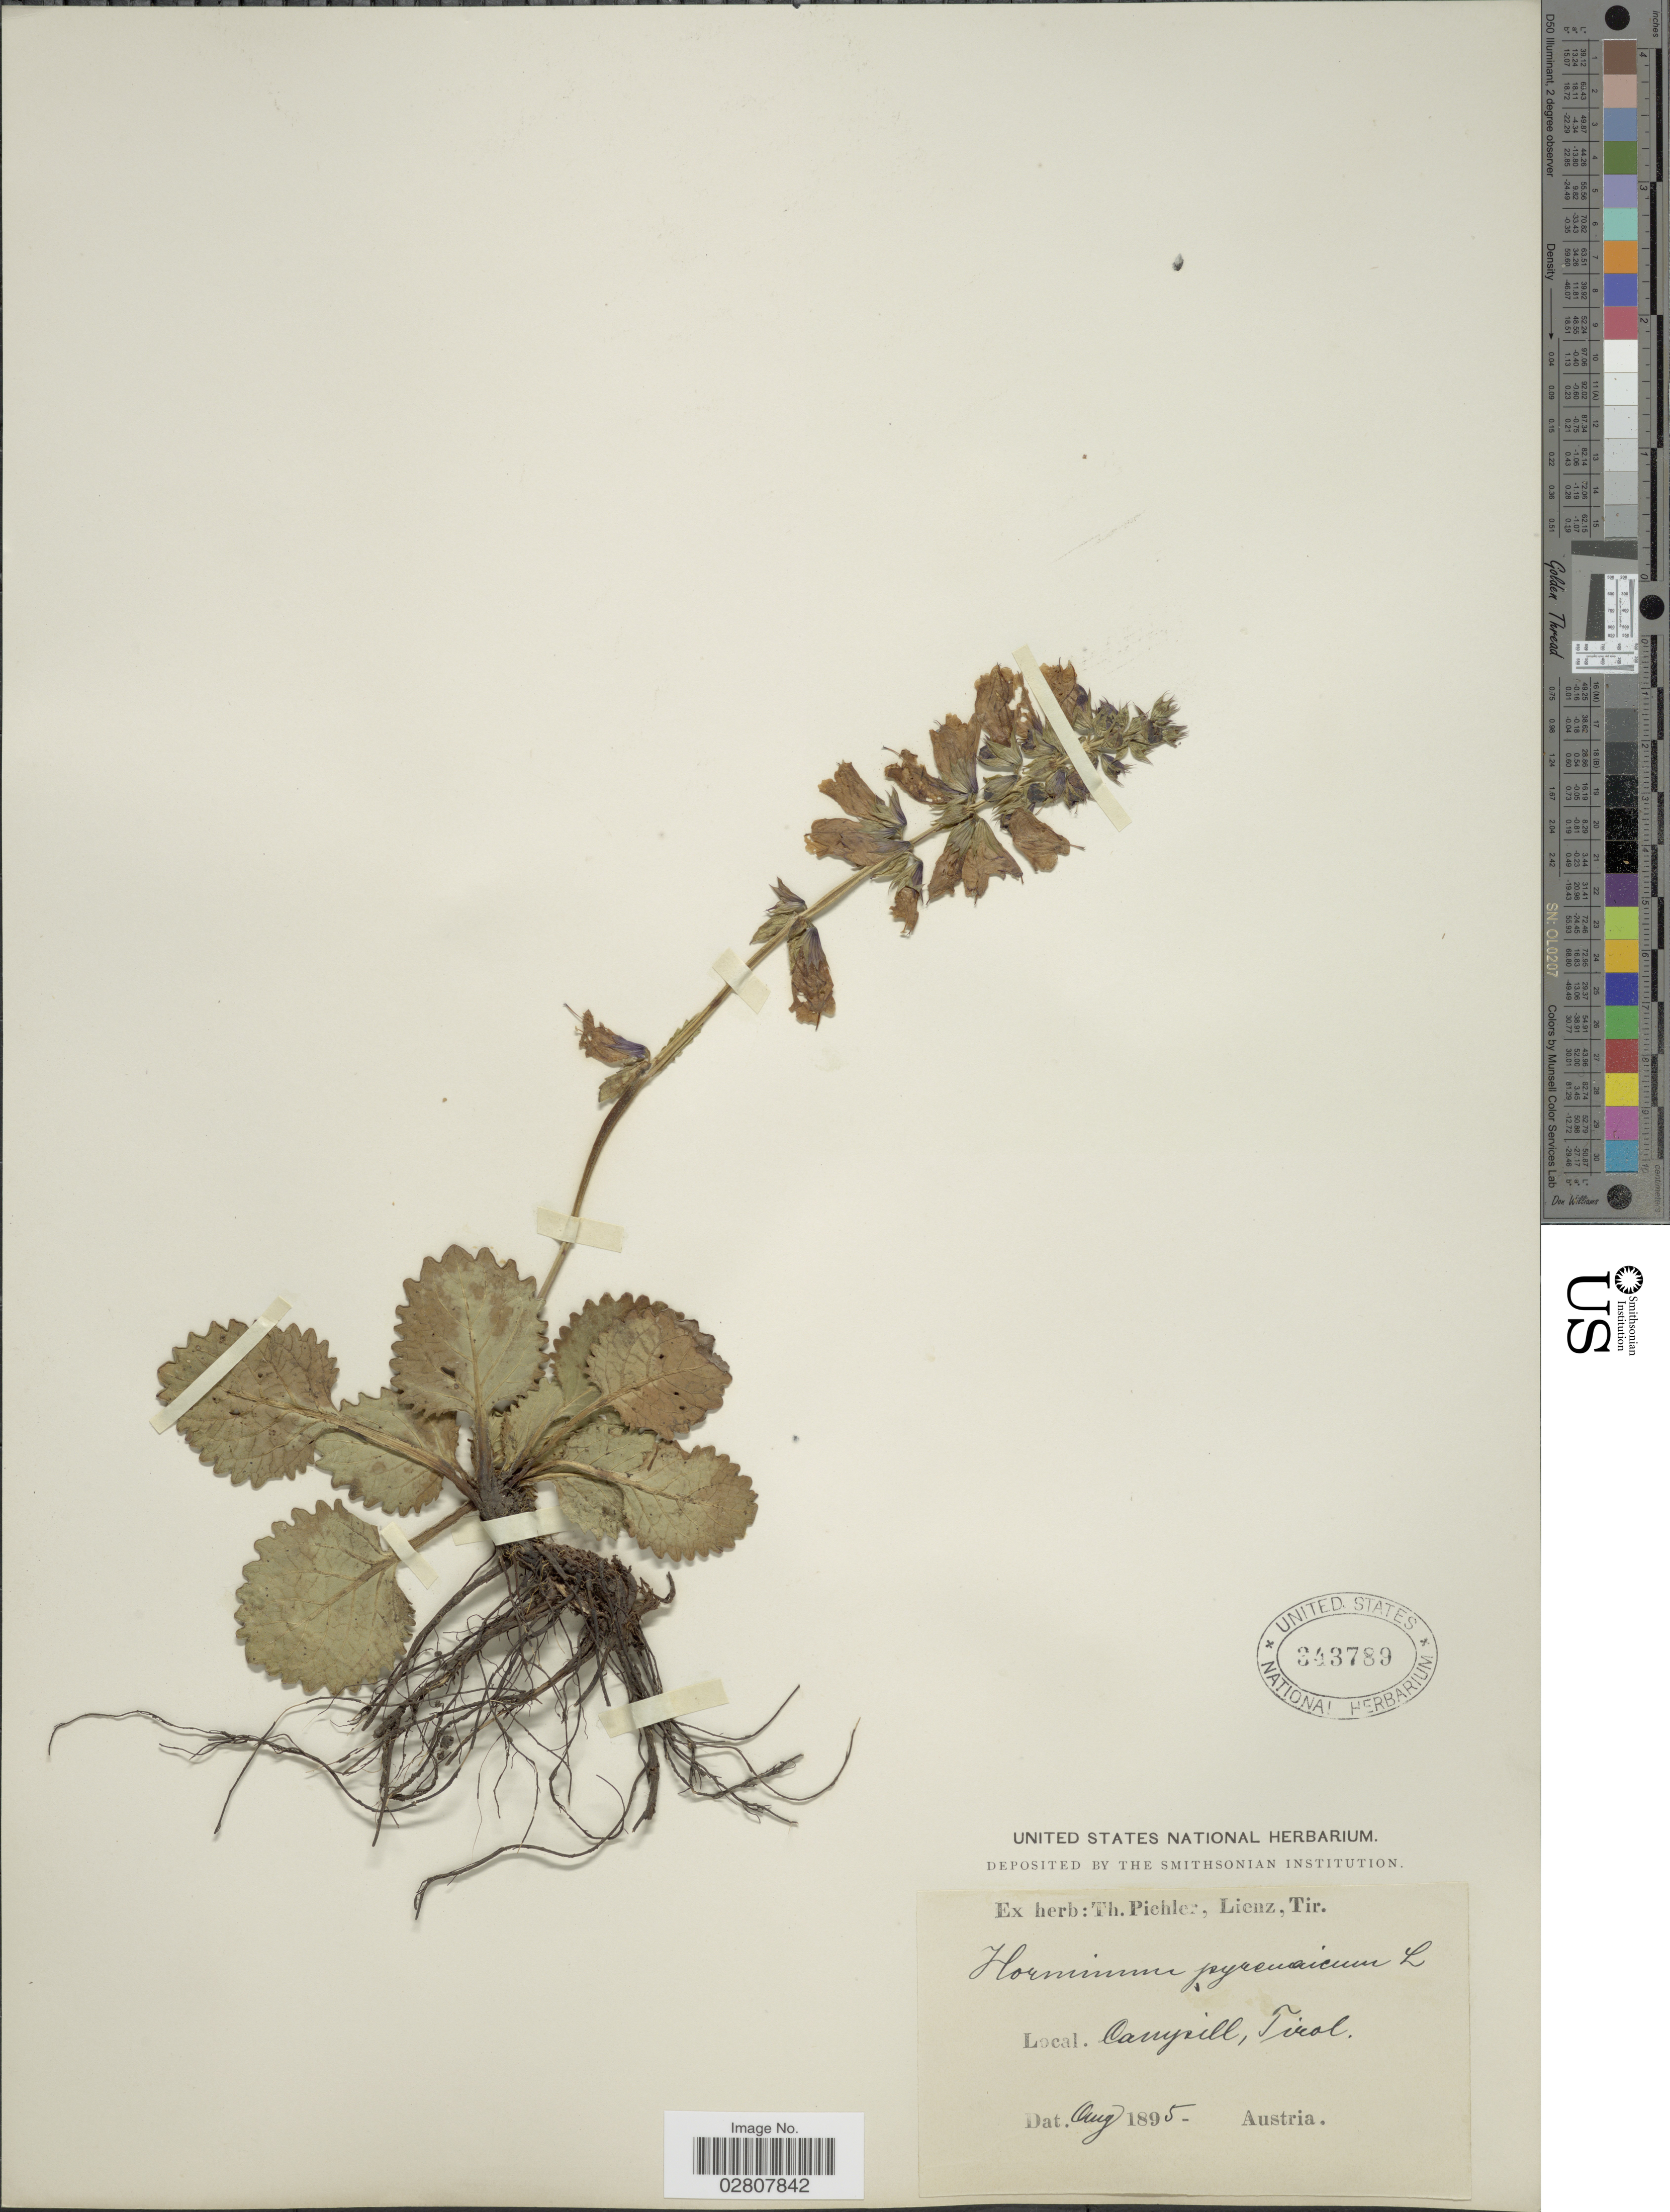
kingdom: Plantae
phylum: Tracheophyta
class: Magnoliopsida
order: Lamiales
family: Lamiaceae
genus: Horminum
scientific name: Horminum pyrenaicum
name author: L.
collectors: ex herb. T. Pichler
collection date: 1895-08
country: Austria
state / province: Tirol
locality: Canysill [interpreted].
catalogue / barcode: US 343789